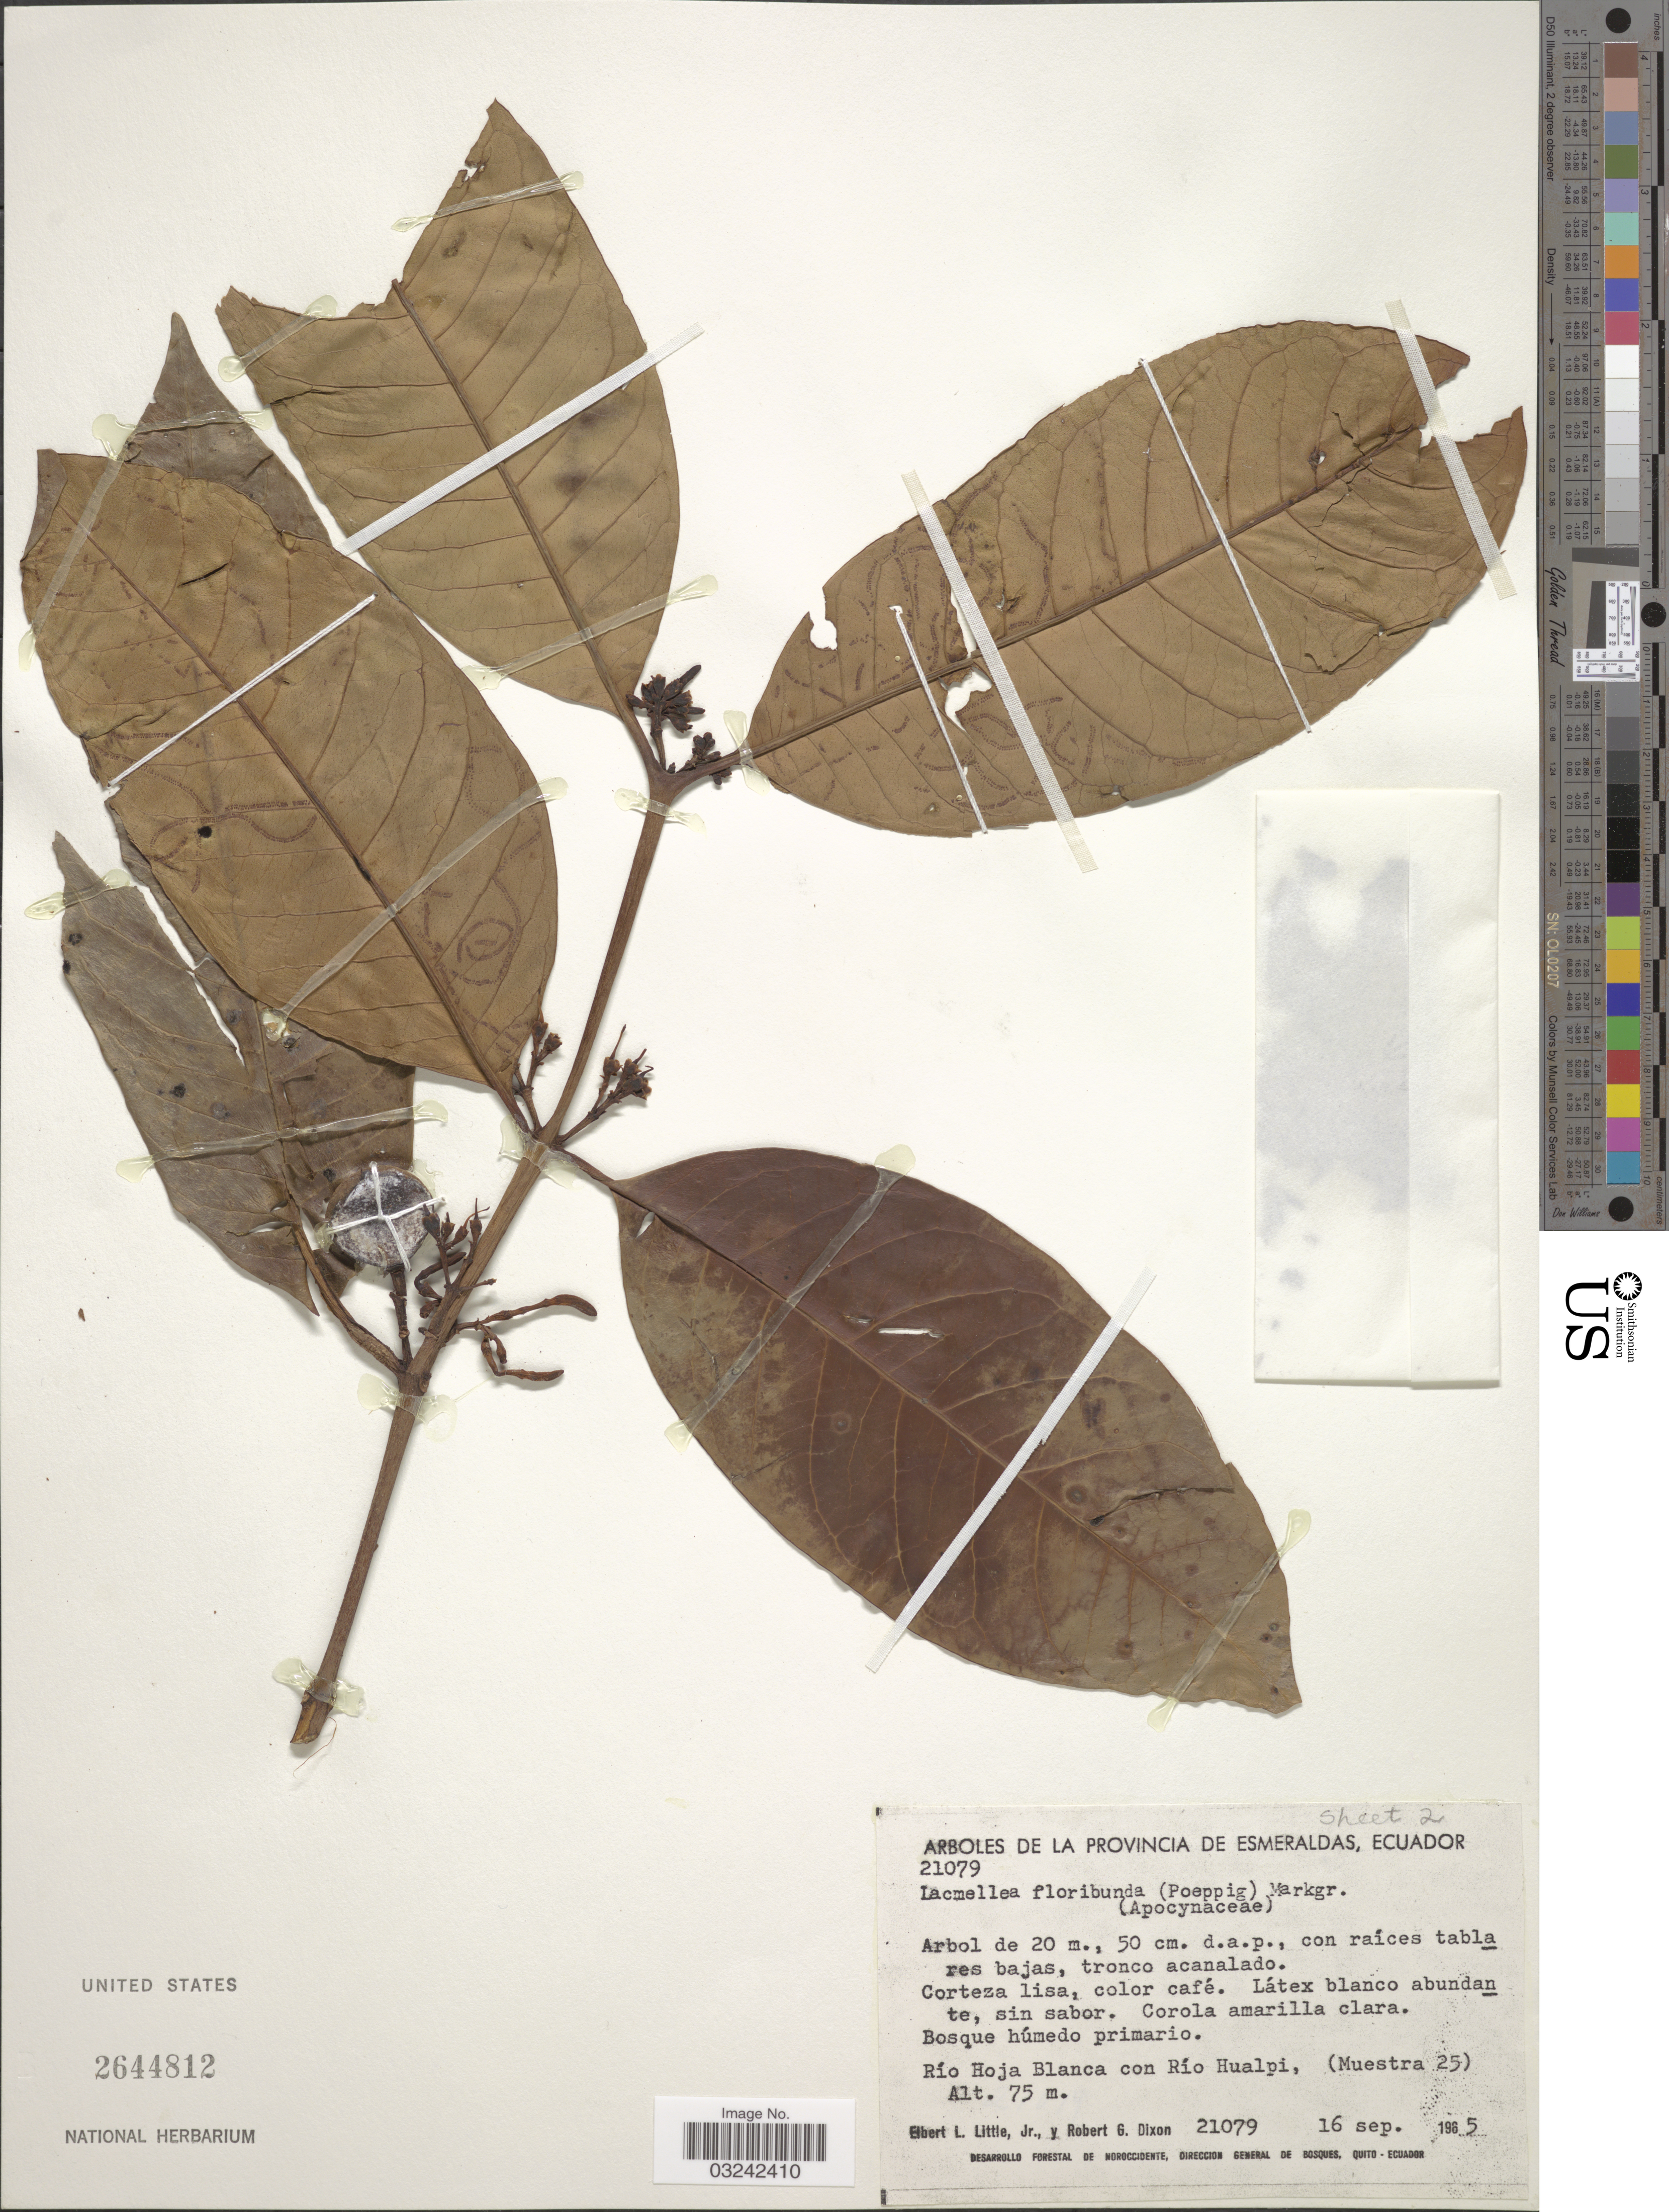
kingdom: Plantae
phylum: Tracheophyta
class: Magnoliopsida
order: Gentianales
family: Apocynaceae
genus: Lacmellea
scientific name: Lacmellea speciosa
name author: Woodson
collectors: E. L. Little & R. G. Dixon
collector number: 21079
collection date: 1985-09-16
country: Ecuador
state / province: Esmeraldas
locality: Río Hoja Blanca con Río Hualpi, (Muestra 25).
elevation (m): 75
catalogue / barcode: US 2644812